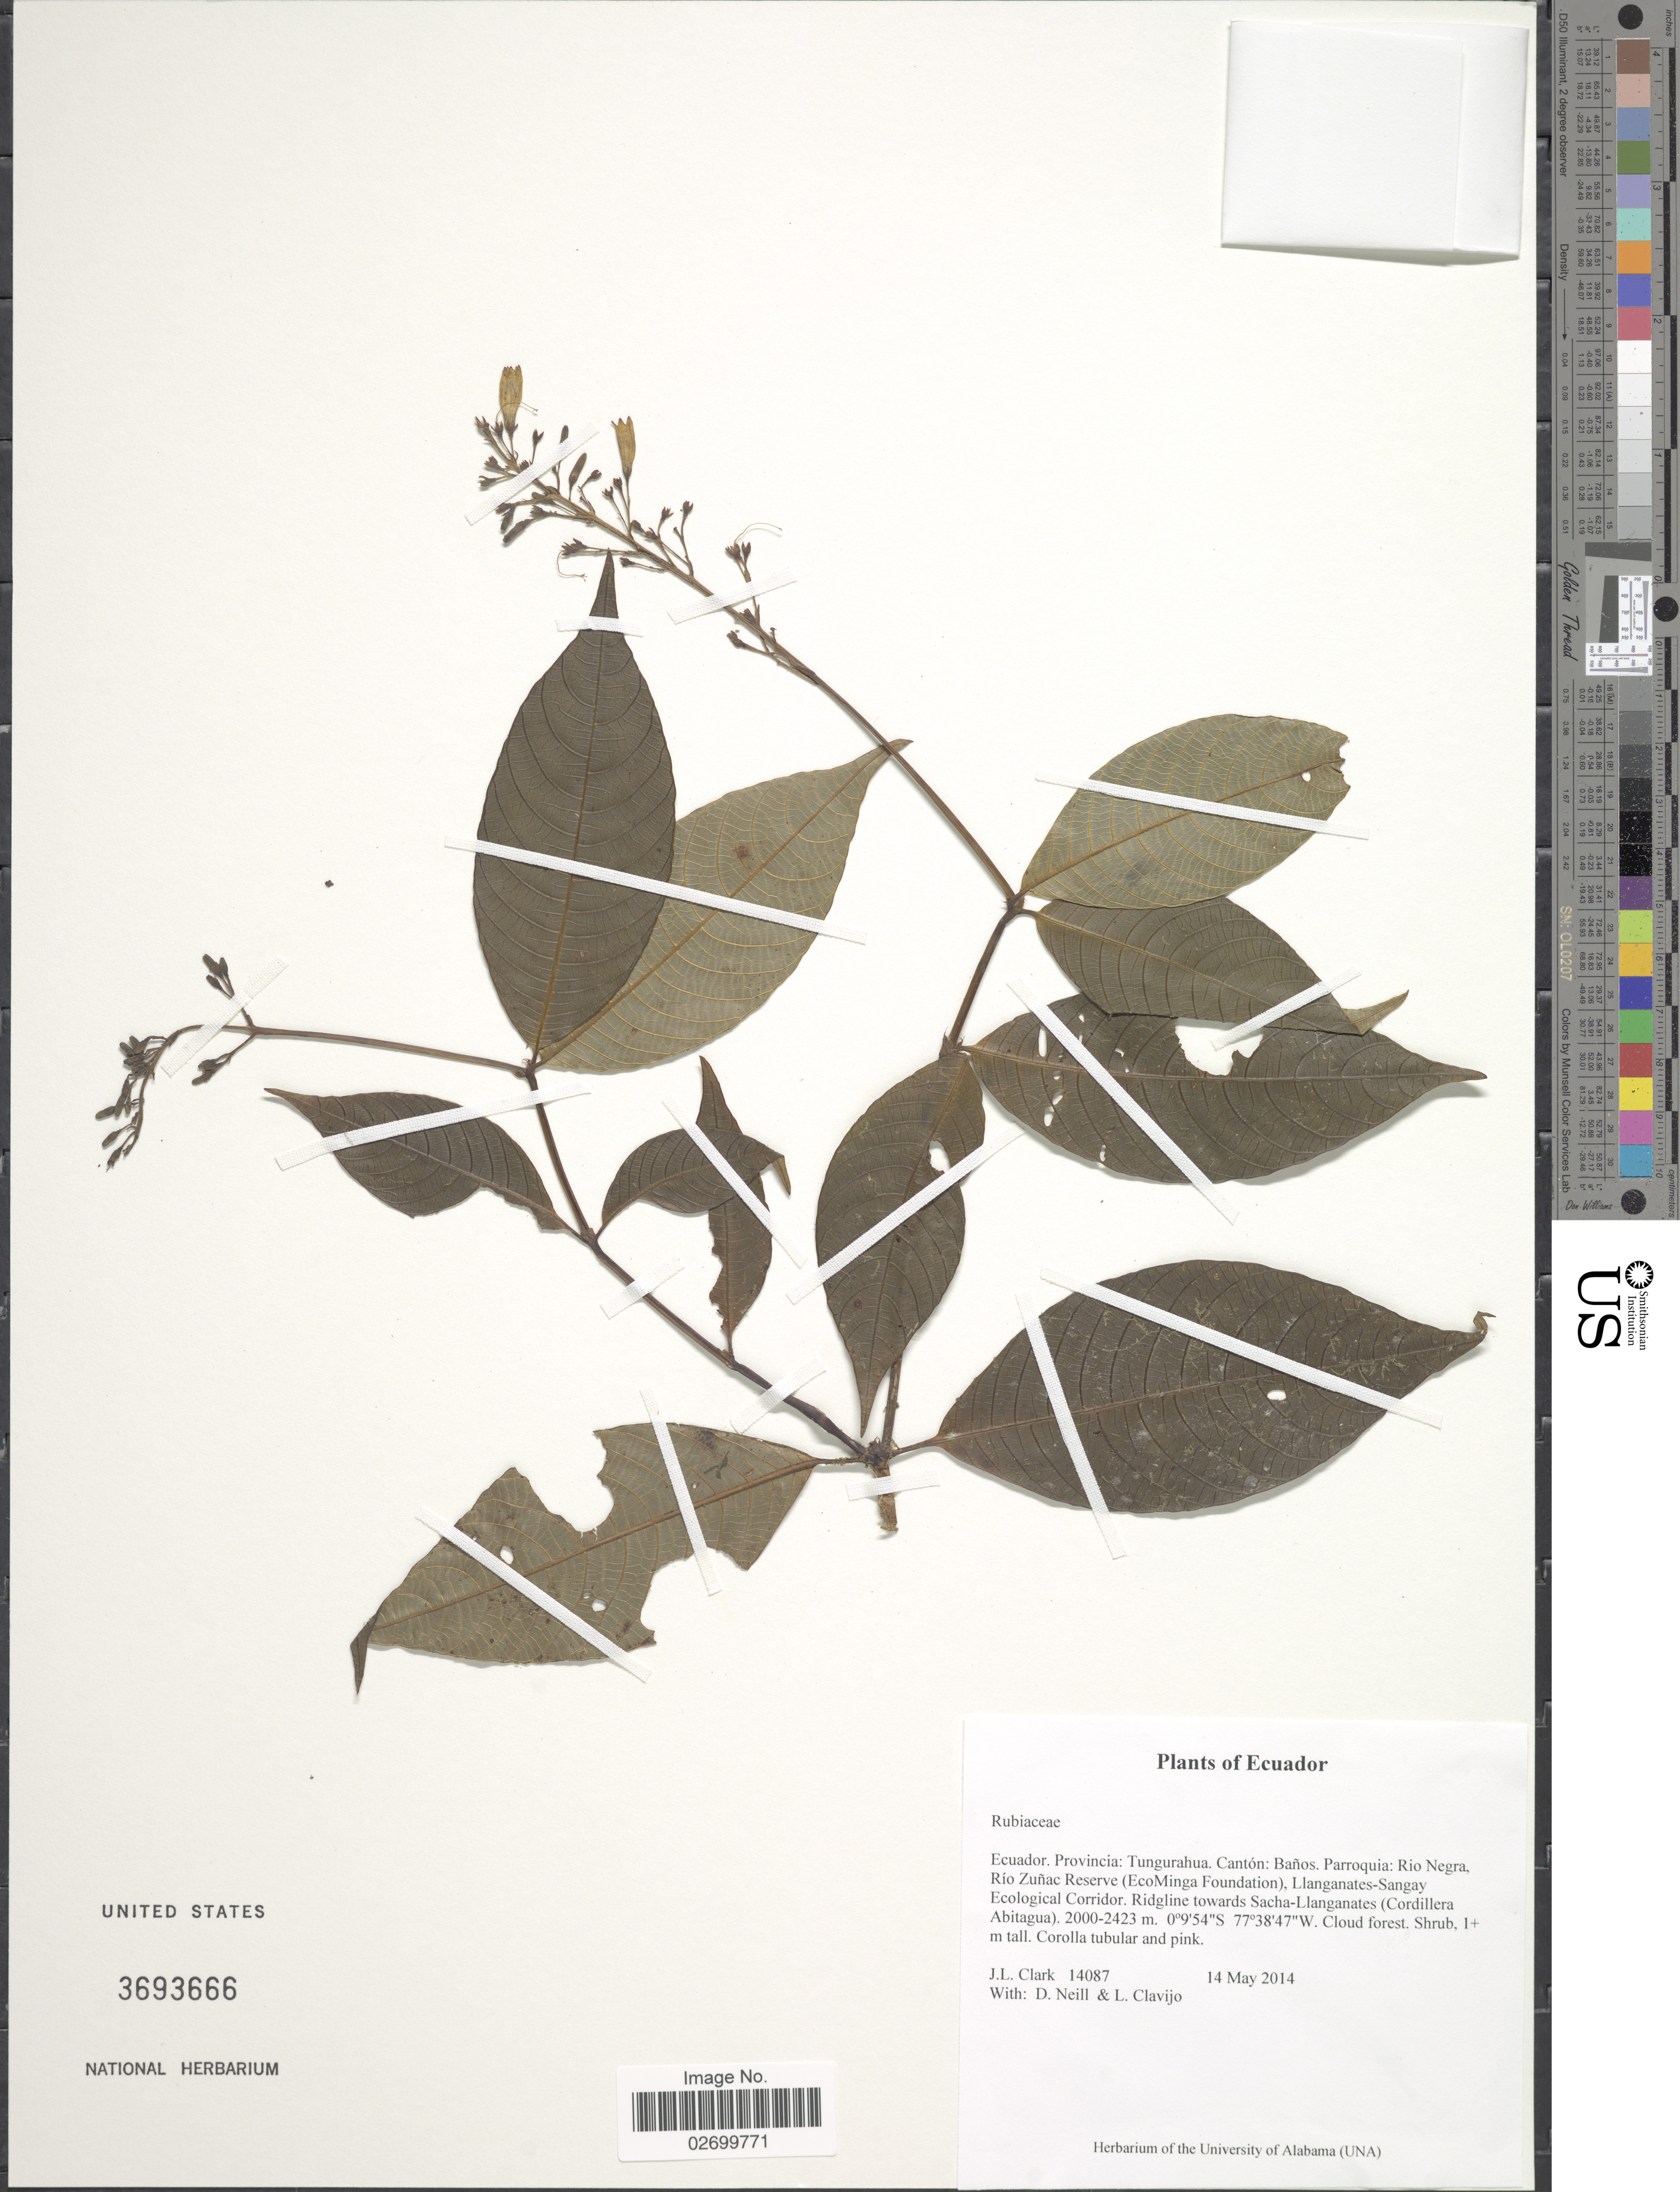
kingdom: Plantae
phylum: Tracheophyta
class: Magnoliopsida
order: Gentianales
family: Rubiaceae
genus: Palicourea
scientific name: Palicourea ulloana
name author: C.M. Taylor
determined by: Kirkbride, J. H., Jr.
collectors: J. L. Clark, D. Neill & L. Clavijo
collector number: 14087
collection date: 2014-05-14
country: Ecuador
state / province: Tungurahua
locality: Ecuador. Canton: Banos. Parroquia: Rio Negra, Rio Zunac Reserve (EcoMinga Foundation), Llanganates-Sangay Ecological Corridor. Ridgline towards Sacha-Llanganates (Cordillera Abitagua),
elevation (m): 2000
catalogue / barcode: US 3693666